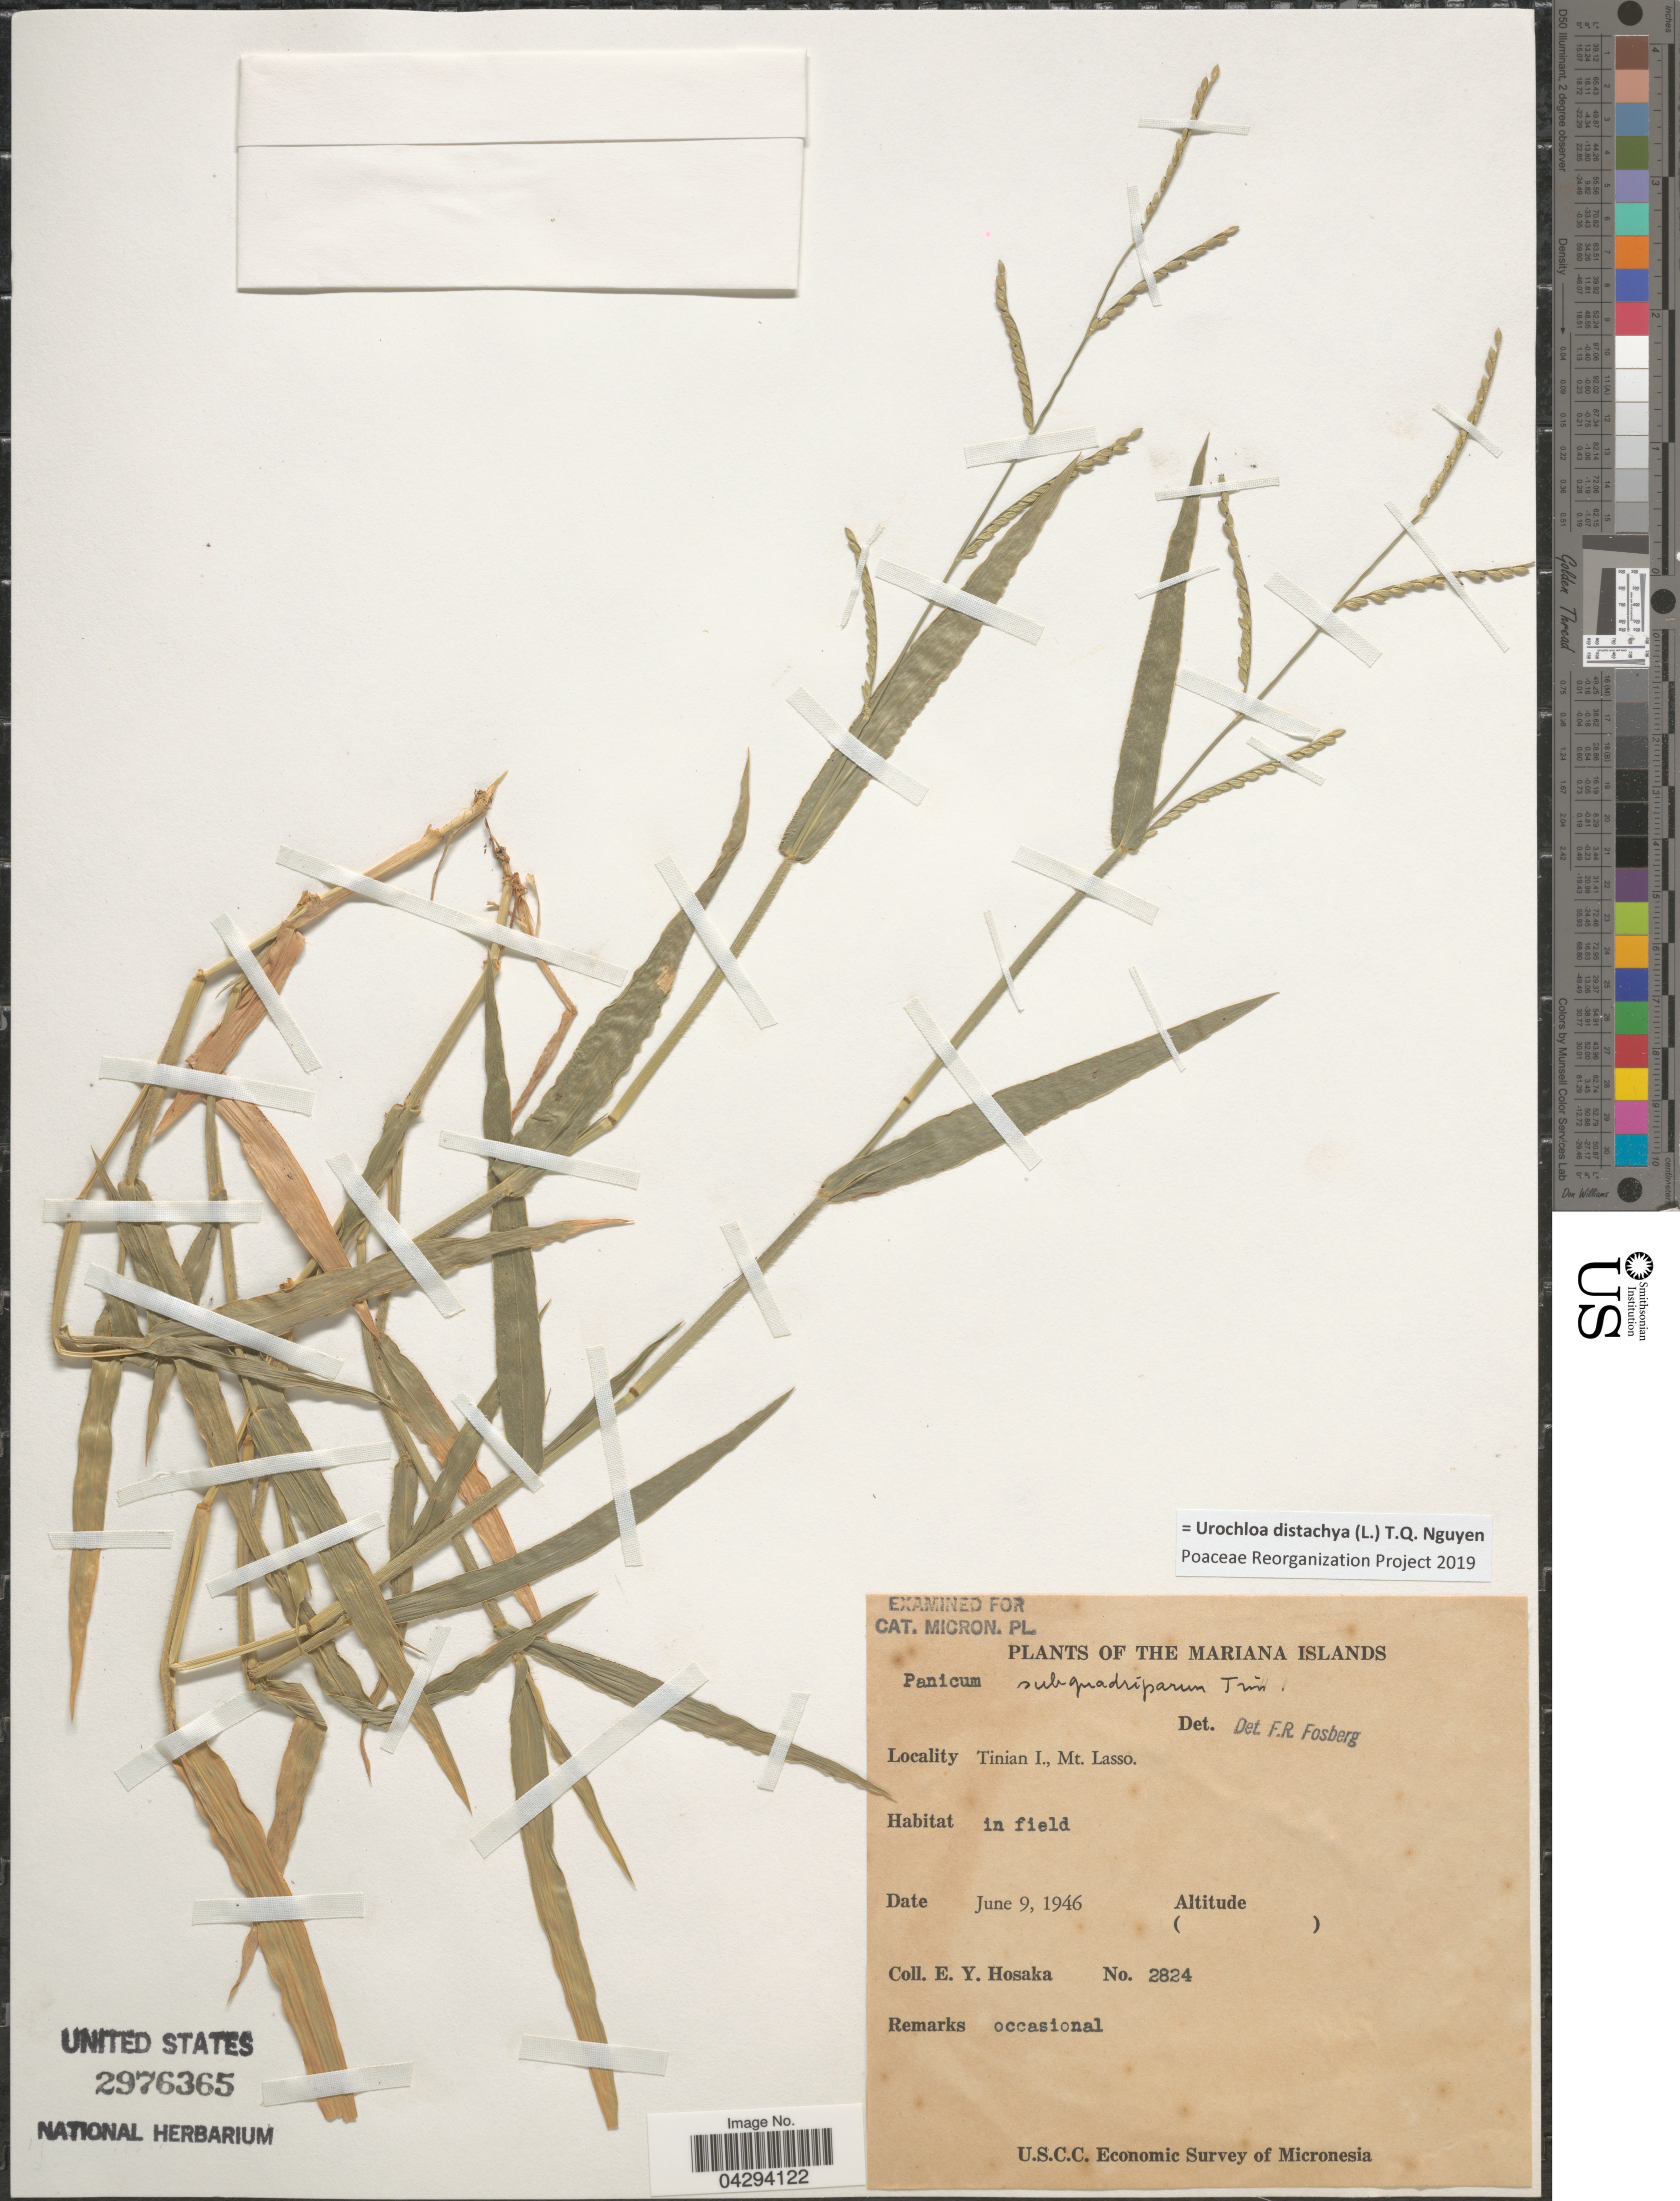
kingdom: Plantae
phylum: Tracheophyta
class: Liliopsida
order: Poales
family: Poaceae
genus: Urochloa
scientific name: Urochloa distachya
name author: (L.) T.Q. Nguyen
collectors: E. Y. Hosaka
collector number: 2824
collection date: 1946-06-09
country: Northern Mariana Islands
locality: The Mariana Islands. Tinian I., Mt. Lasso. U.S.C.C. Economic Survey of Micronesia.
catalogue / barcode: US 2976365